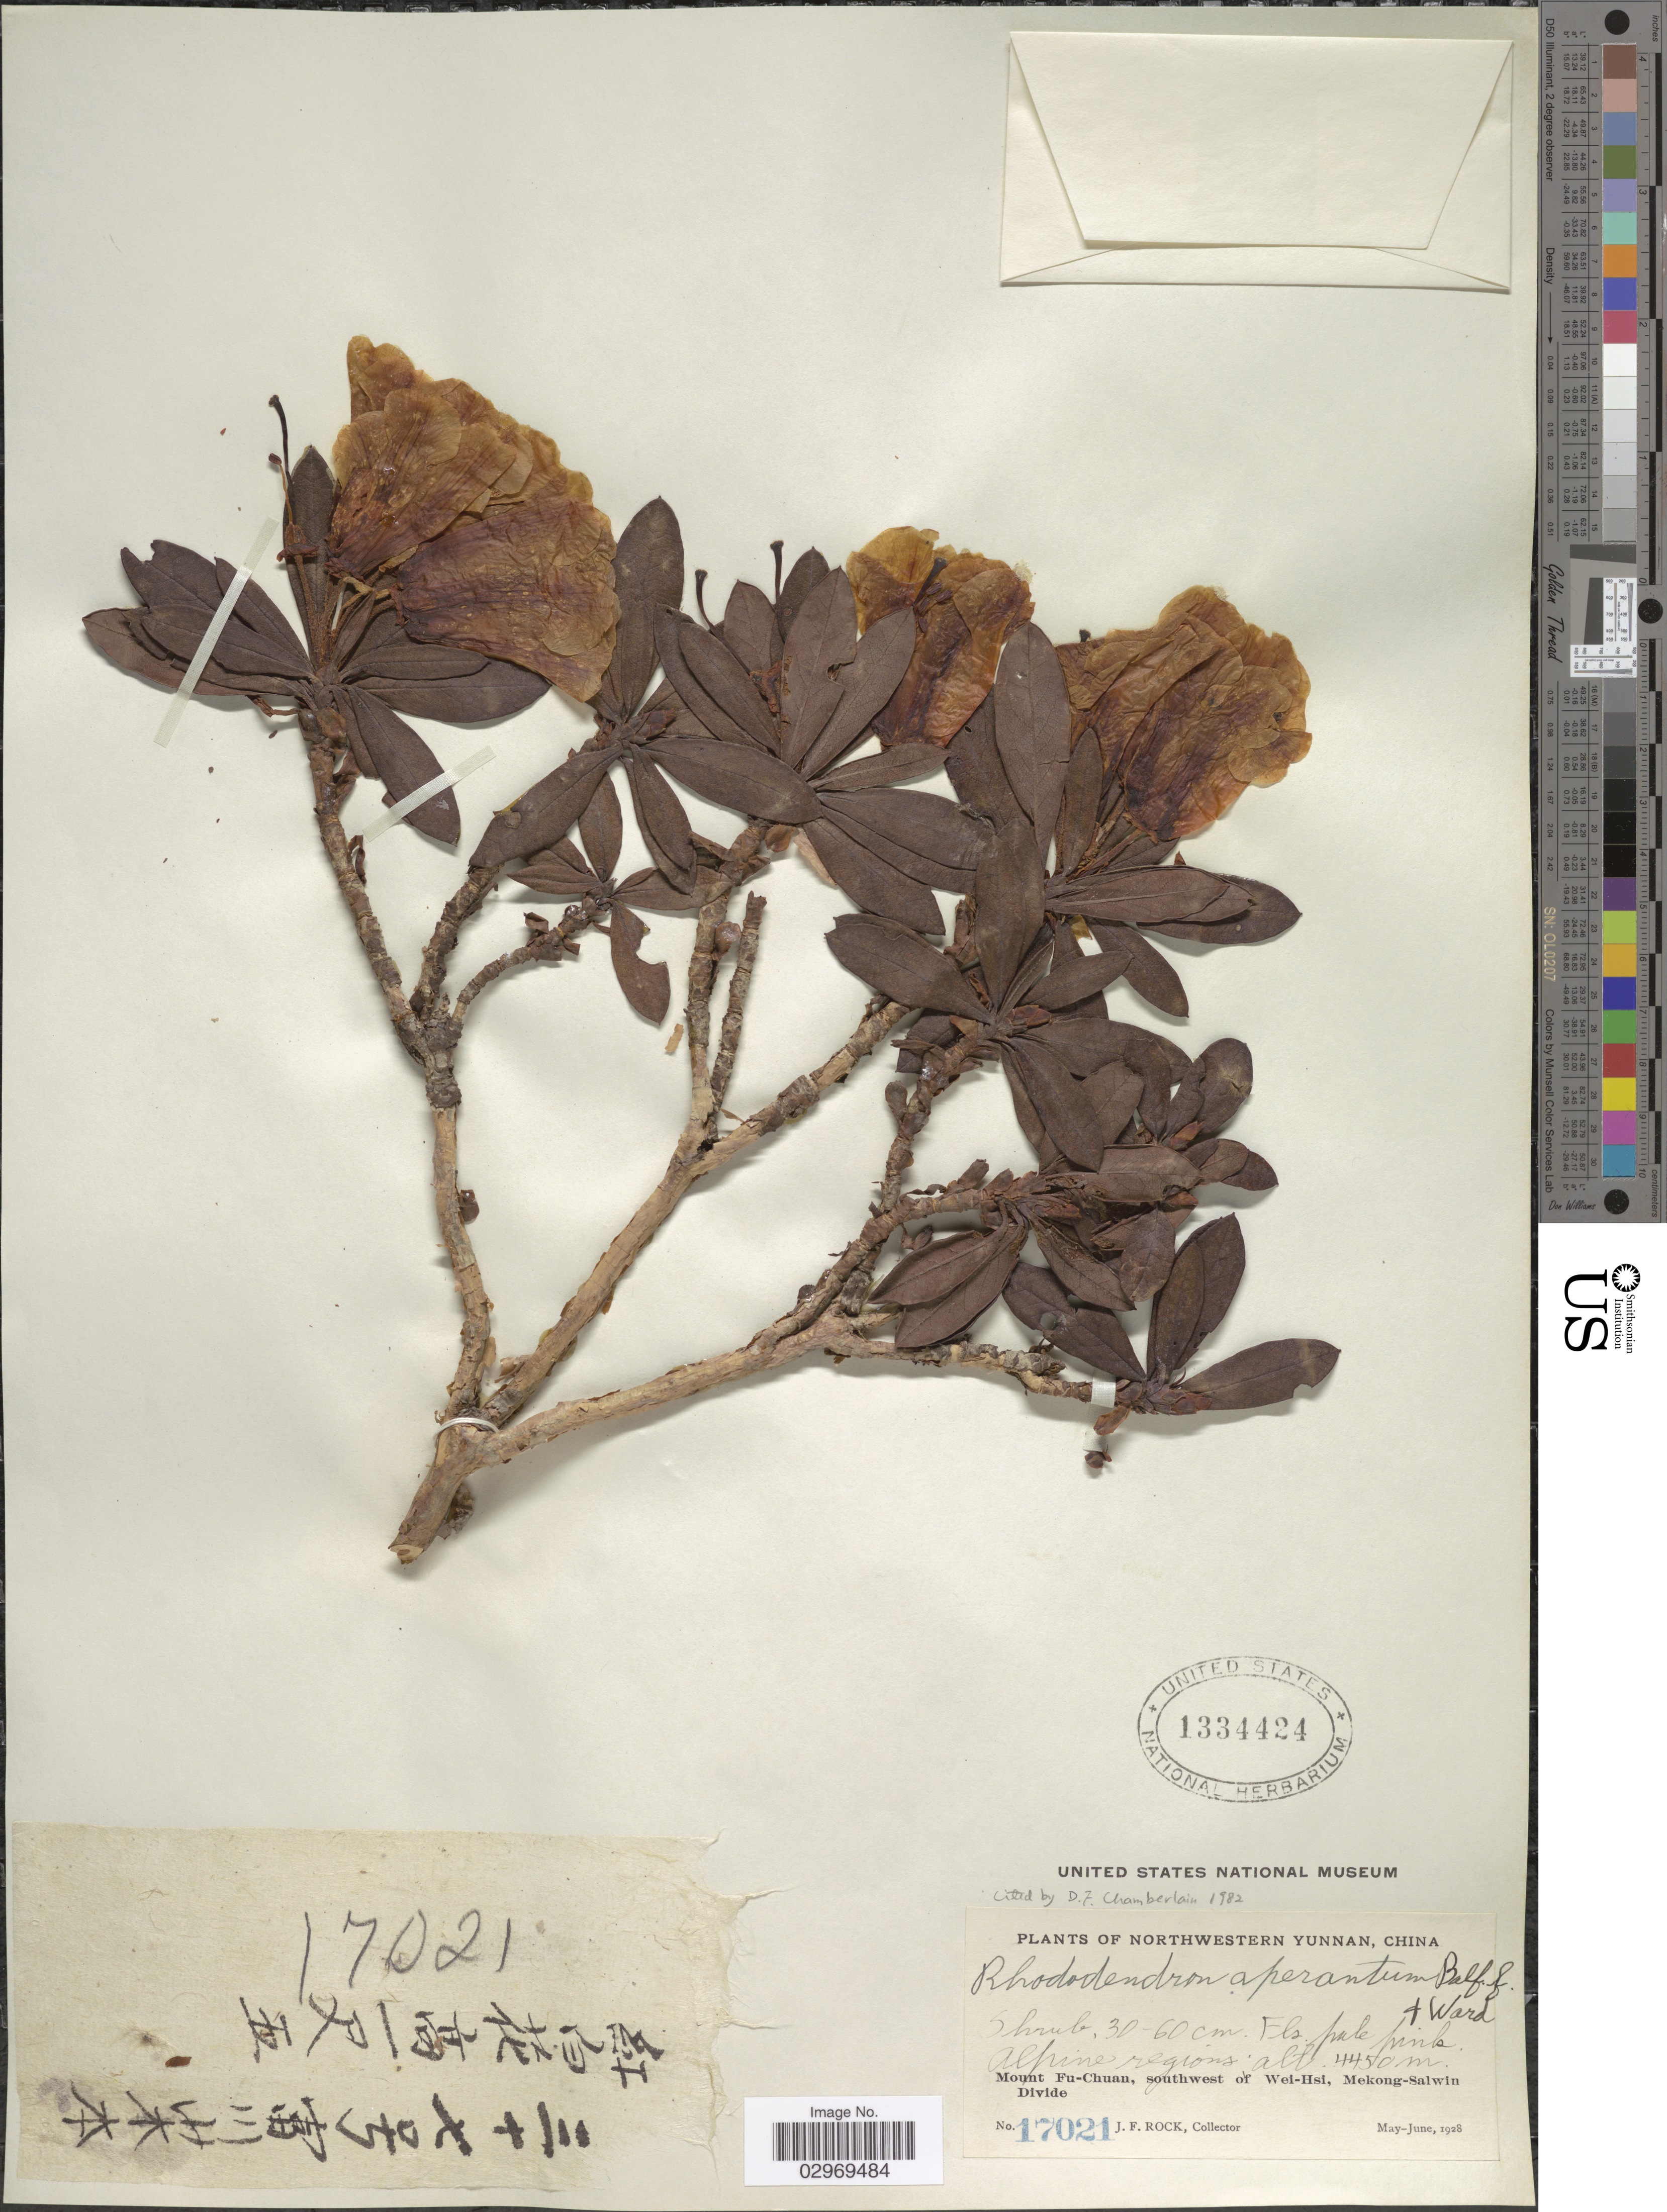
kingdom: Plantae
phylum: Tracheophyta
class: Magnoliopsida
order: Ericales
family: Ericaceae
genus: Rhododendron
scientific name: Rhododendron aperantum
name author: Balf. f. & Ward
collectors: J. Rock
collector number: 17021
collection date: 1928-05/1928-06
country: China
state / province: Yunnan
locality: Northwestern Yunnan, Mount Fu-Chuan, southwest of Wei-Hsi, Mekong-Salwin Divide.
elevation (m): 4450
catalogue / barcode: US 1334424